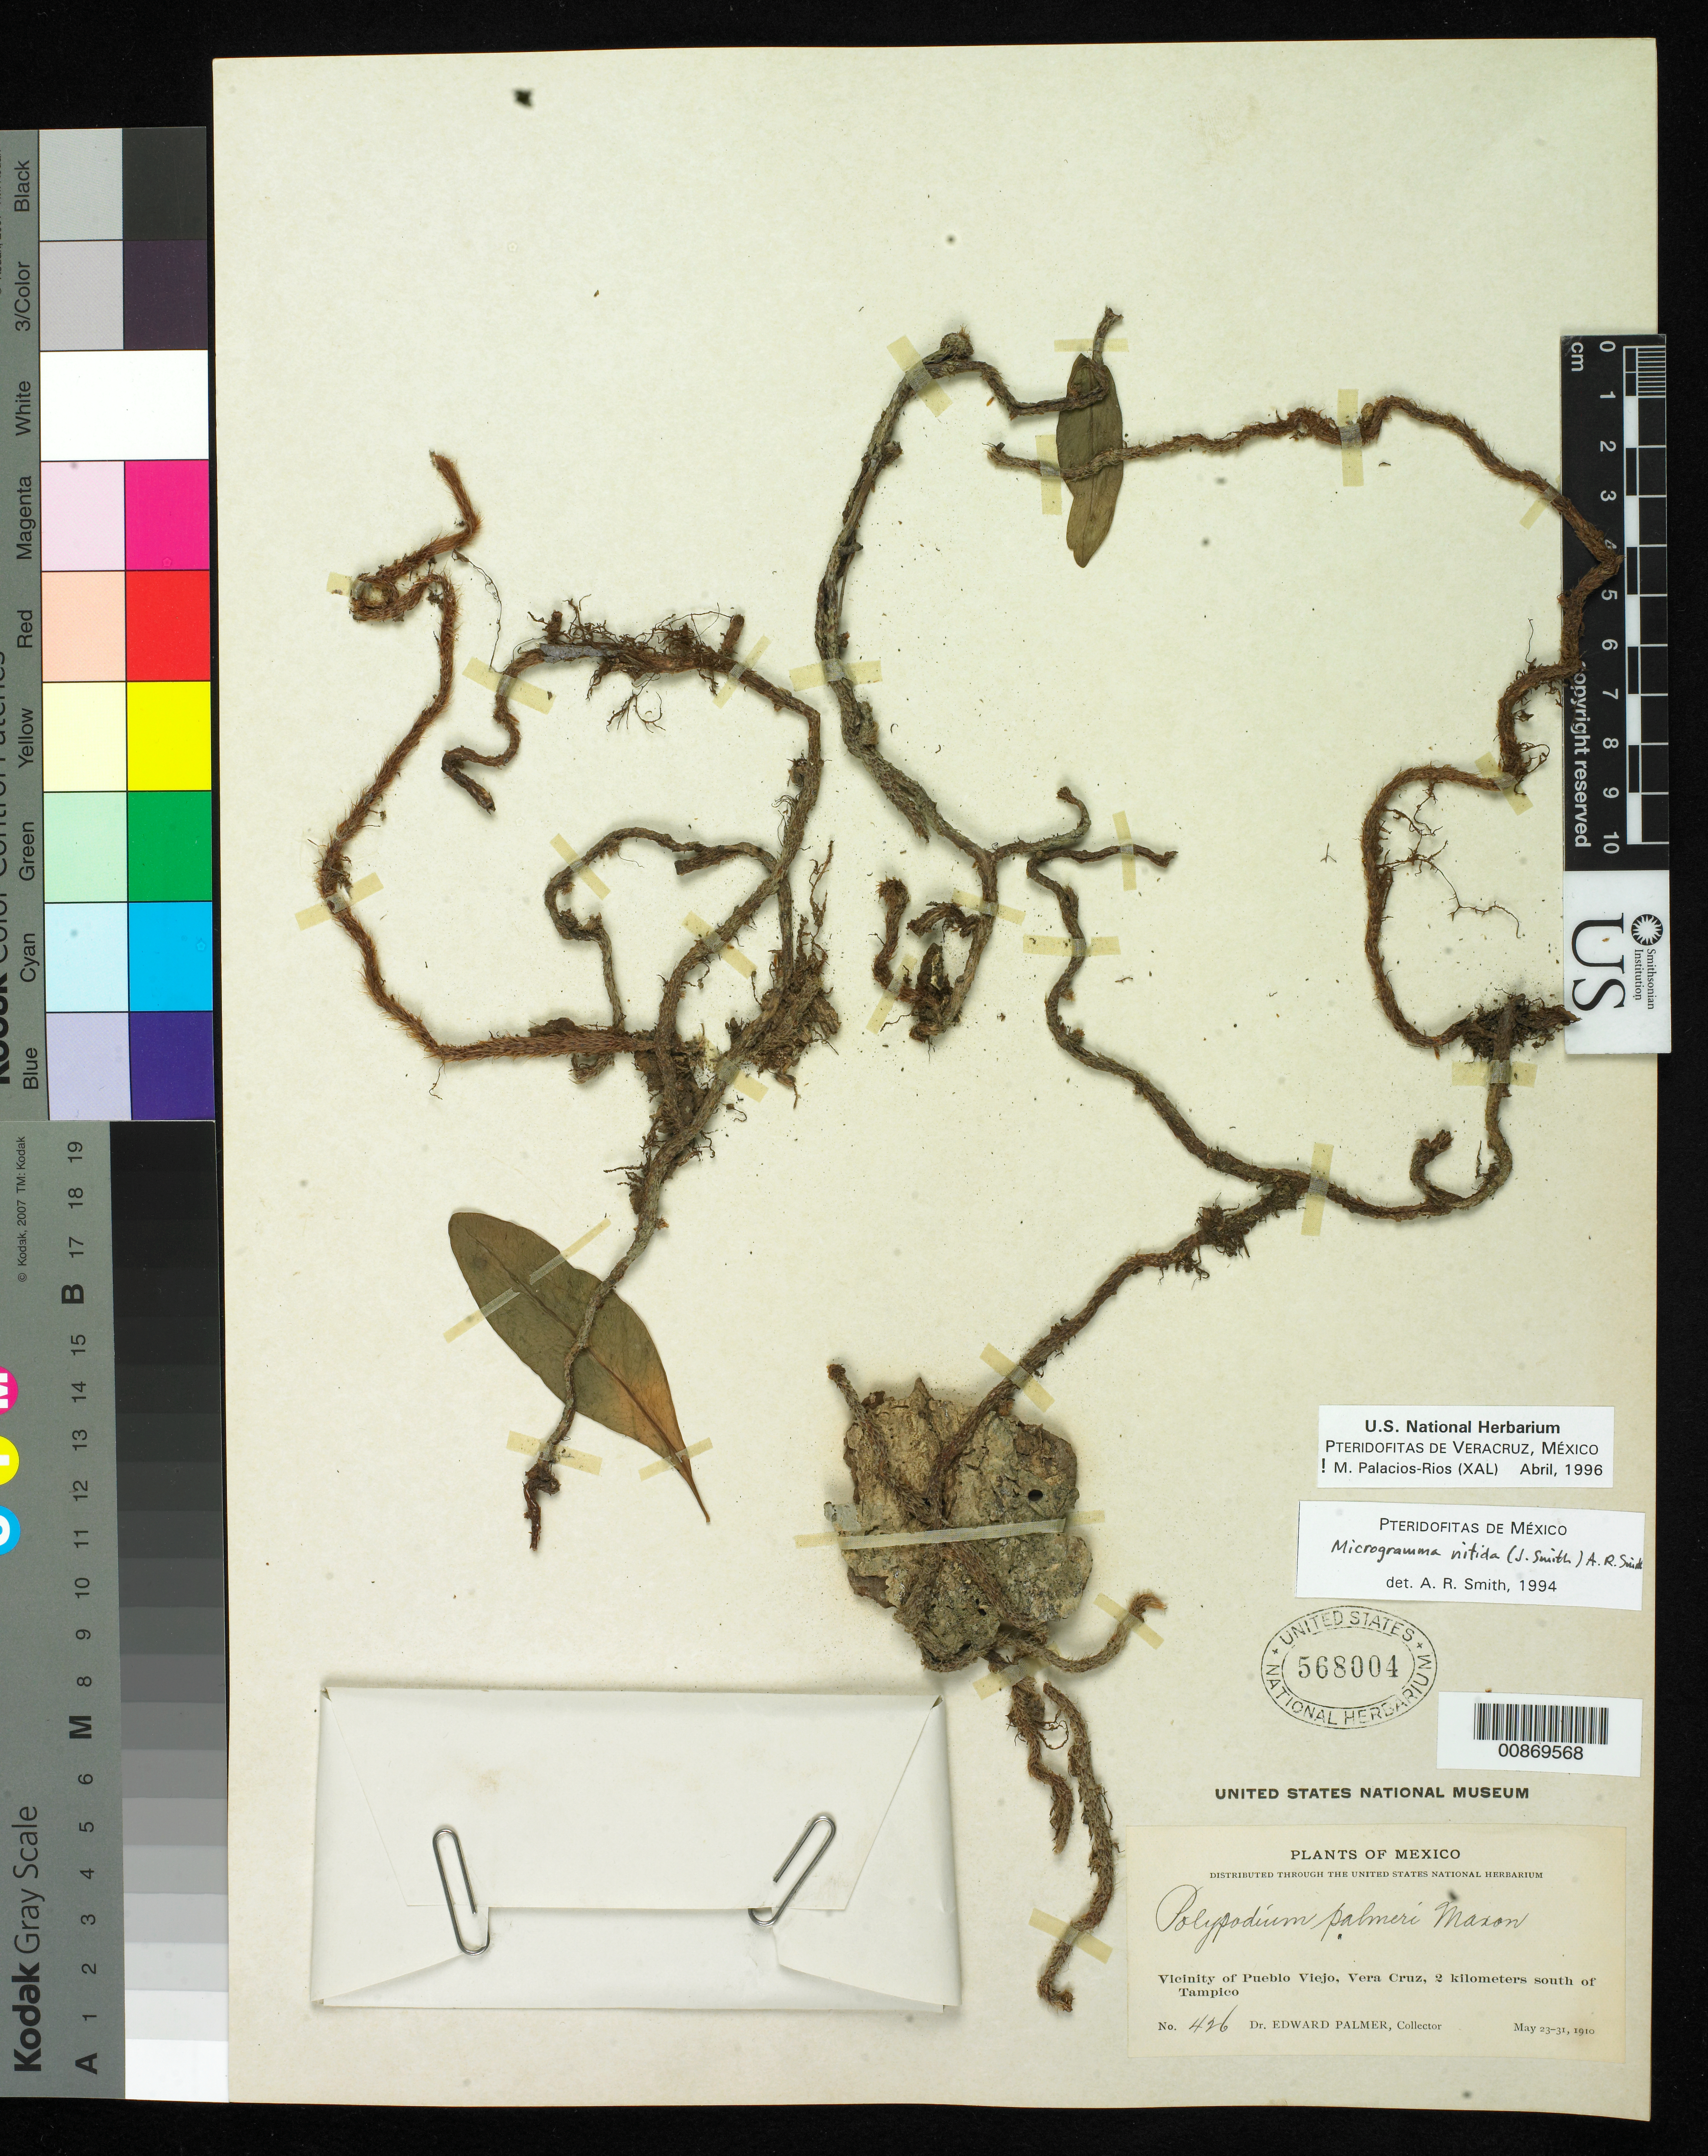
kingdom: Plantae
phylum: Tracheophyta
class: Polypodiopsida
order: Polypodiales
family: Polypodiaceae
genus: Microgramma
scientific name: Microgramma nitida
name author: (J. Sm.) A.R. Sm.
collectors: E. Palmer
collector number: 426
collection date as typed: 23 May 1910 to 31 May 1910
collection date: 1910-05-23/1910-05-31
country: Mexico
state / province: Veracruz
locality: Vicinity of Pueblo Viejo, Veracruz, 2 kilometers south of Tampico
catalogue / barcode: US 568004